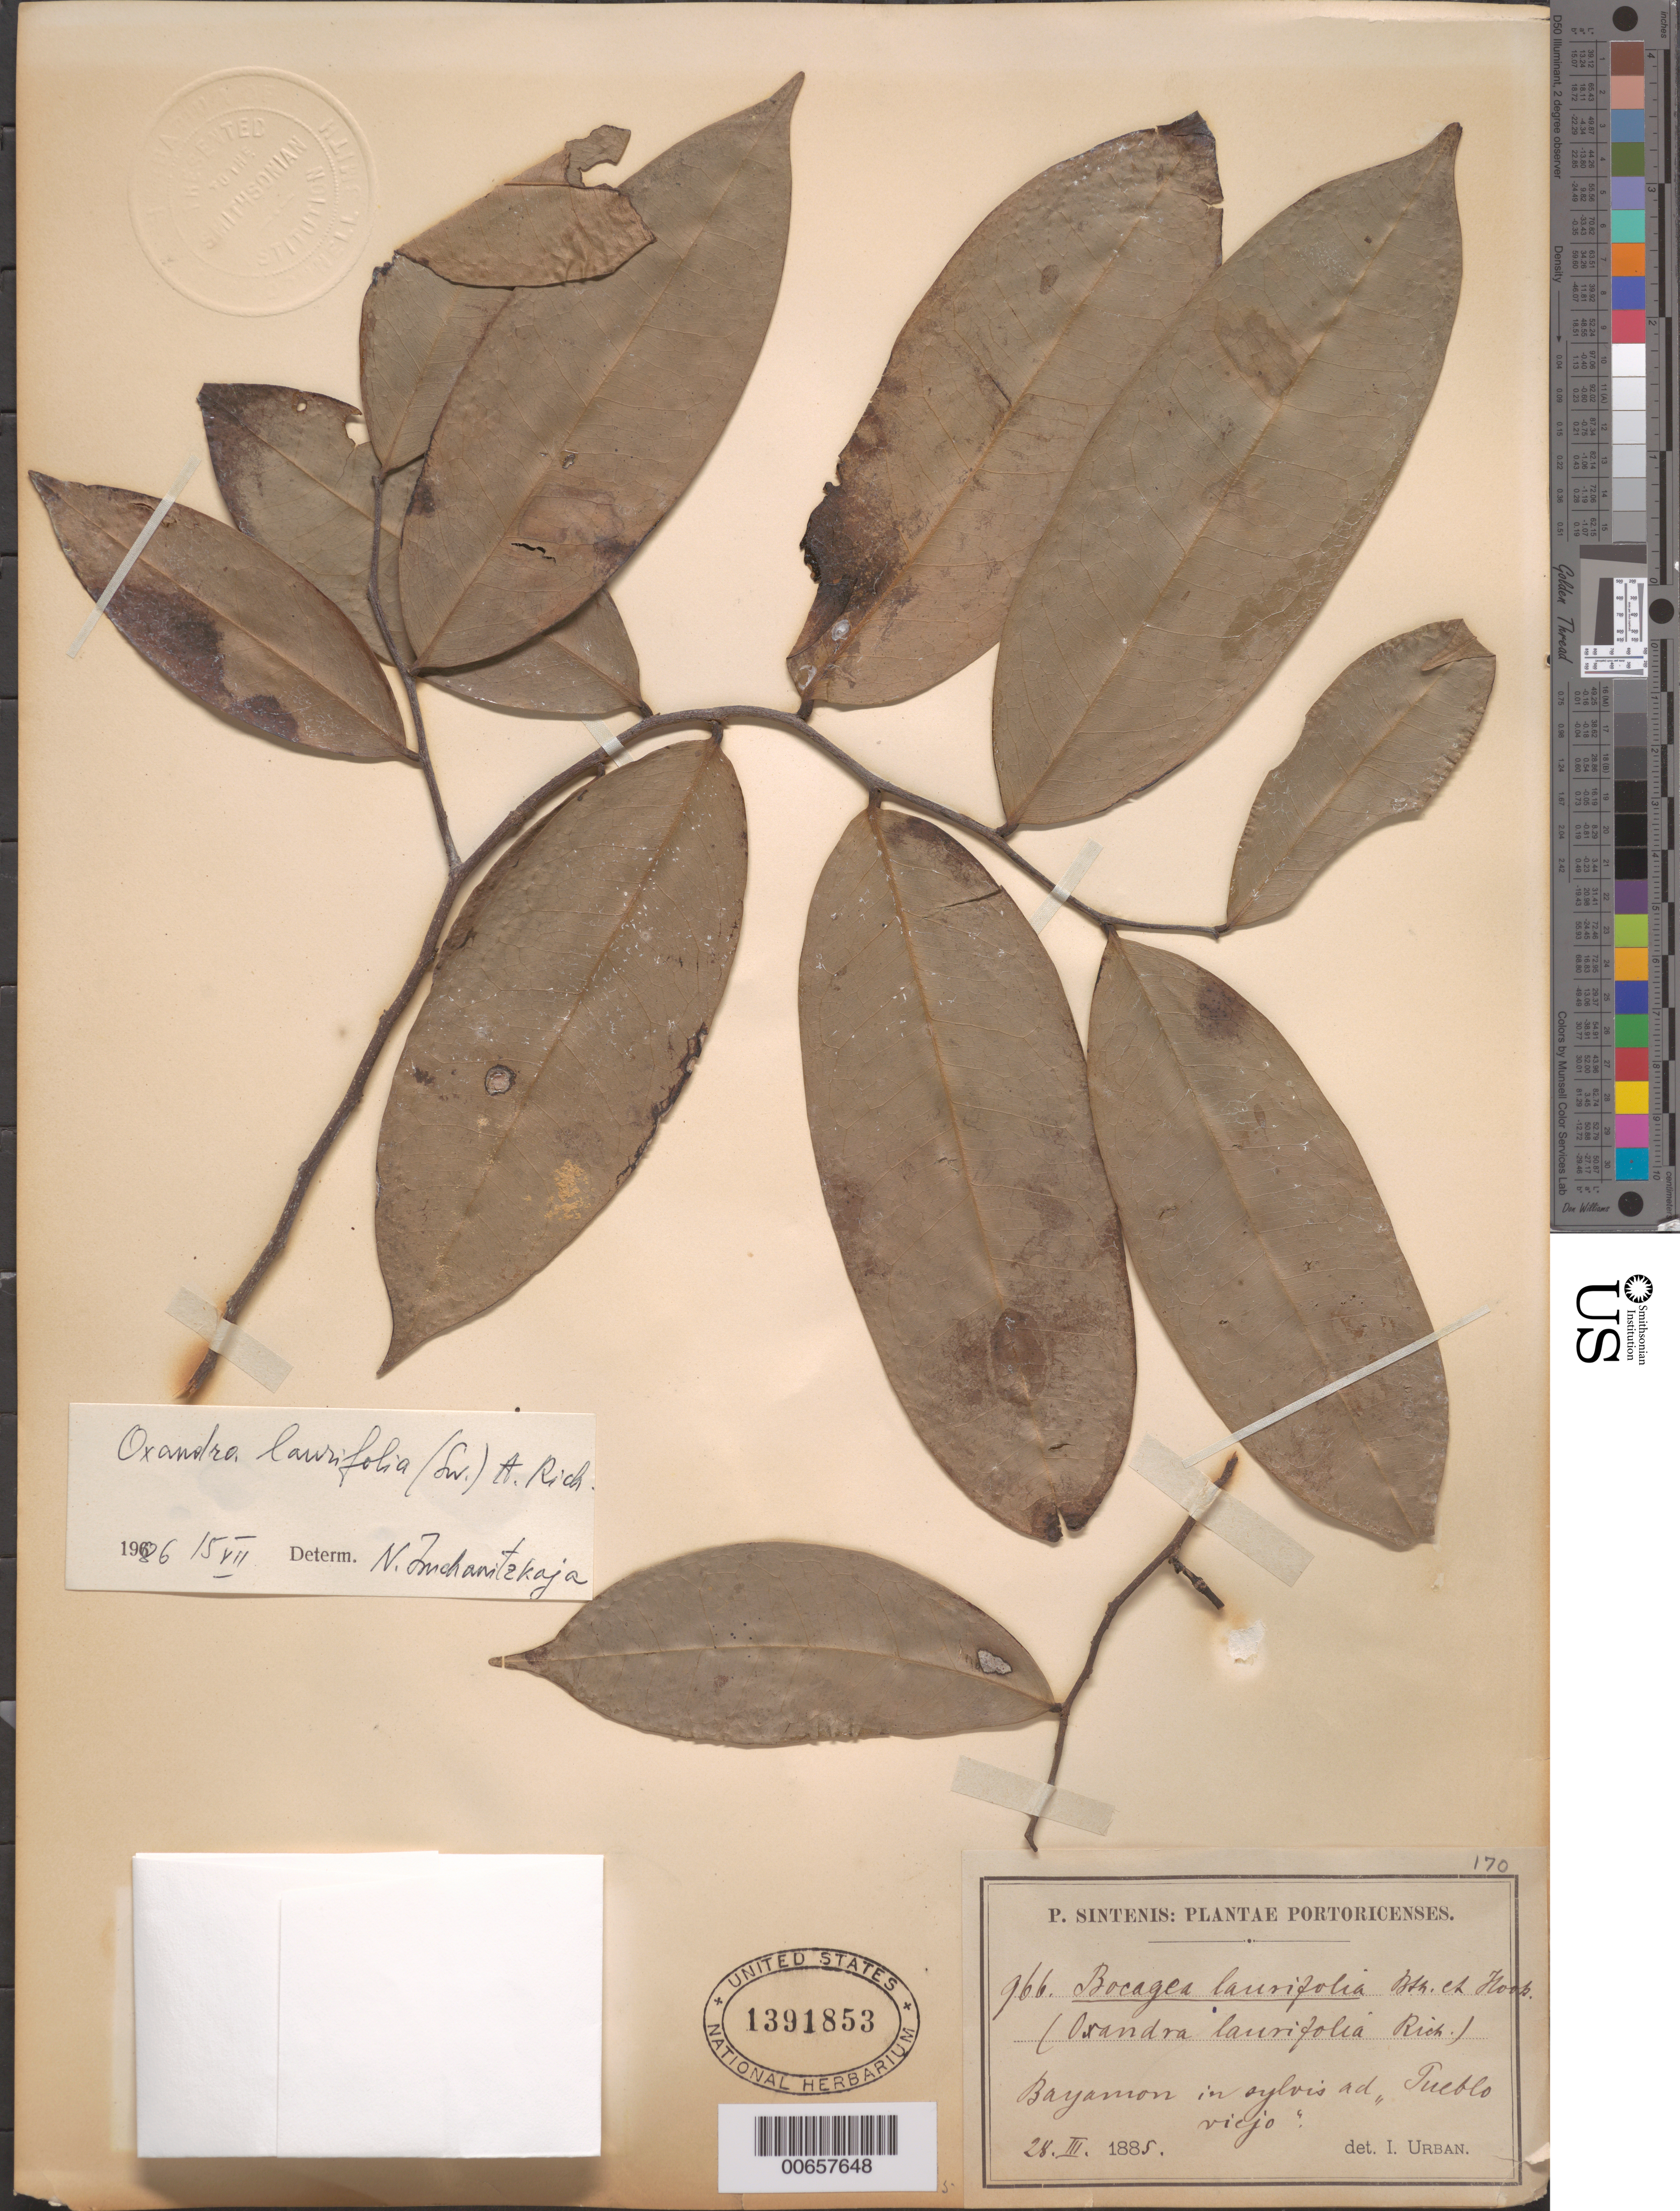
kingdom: Plantae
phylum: Tracheophyta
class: Magnoliopsida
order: Magnoliales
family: Annonaceae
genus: Oxandra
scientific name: Oxandra laurifolia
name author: (Sw.) A. Rich.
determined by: McChanitzkaja, N.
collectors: P. Sintenis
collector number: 966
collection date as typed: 28 Mar 1885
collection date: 1885-03-28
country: Puerto Rico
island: Greater Antilles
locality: Bayamon in sylvis ad Pueblo Viejo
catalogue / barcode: US 1391853